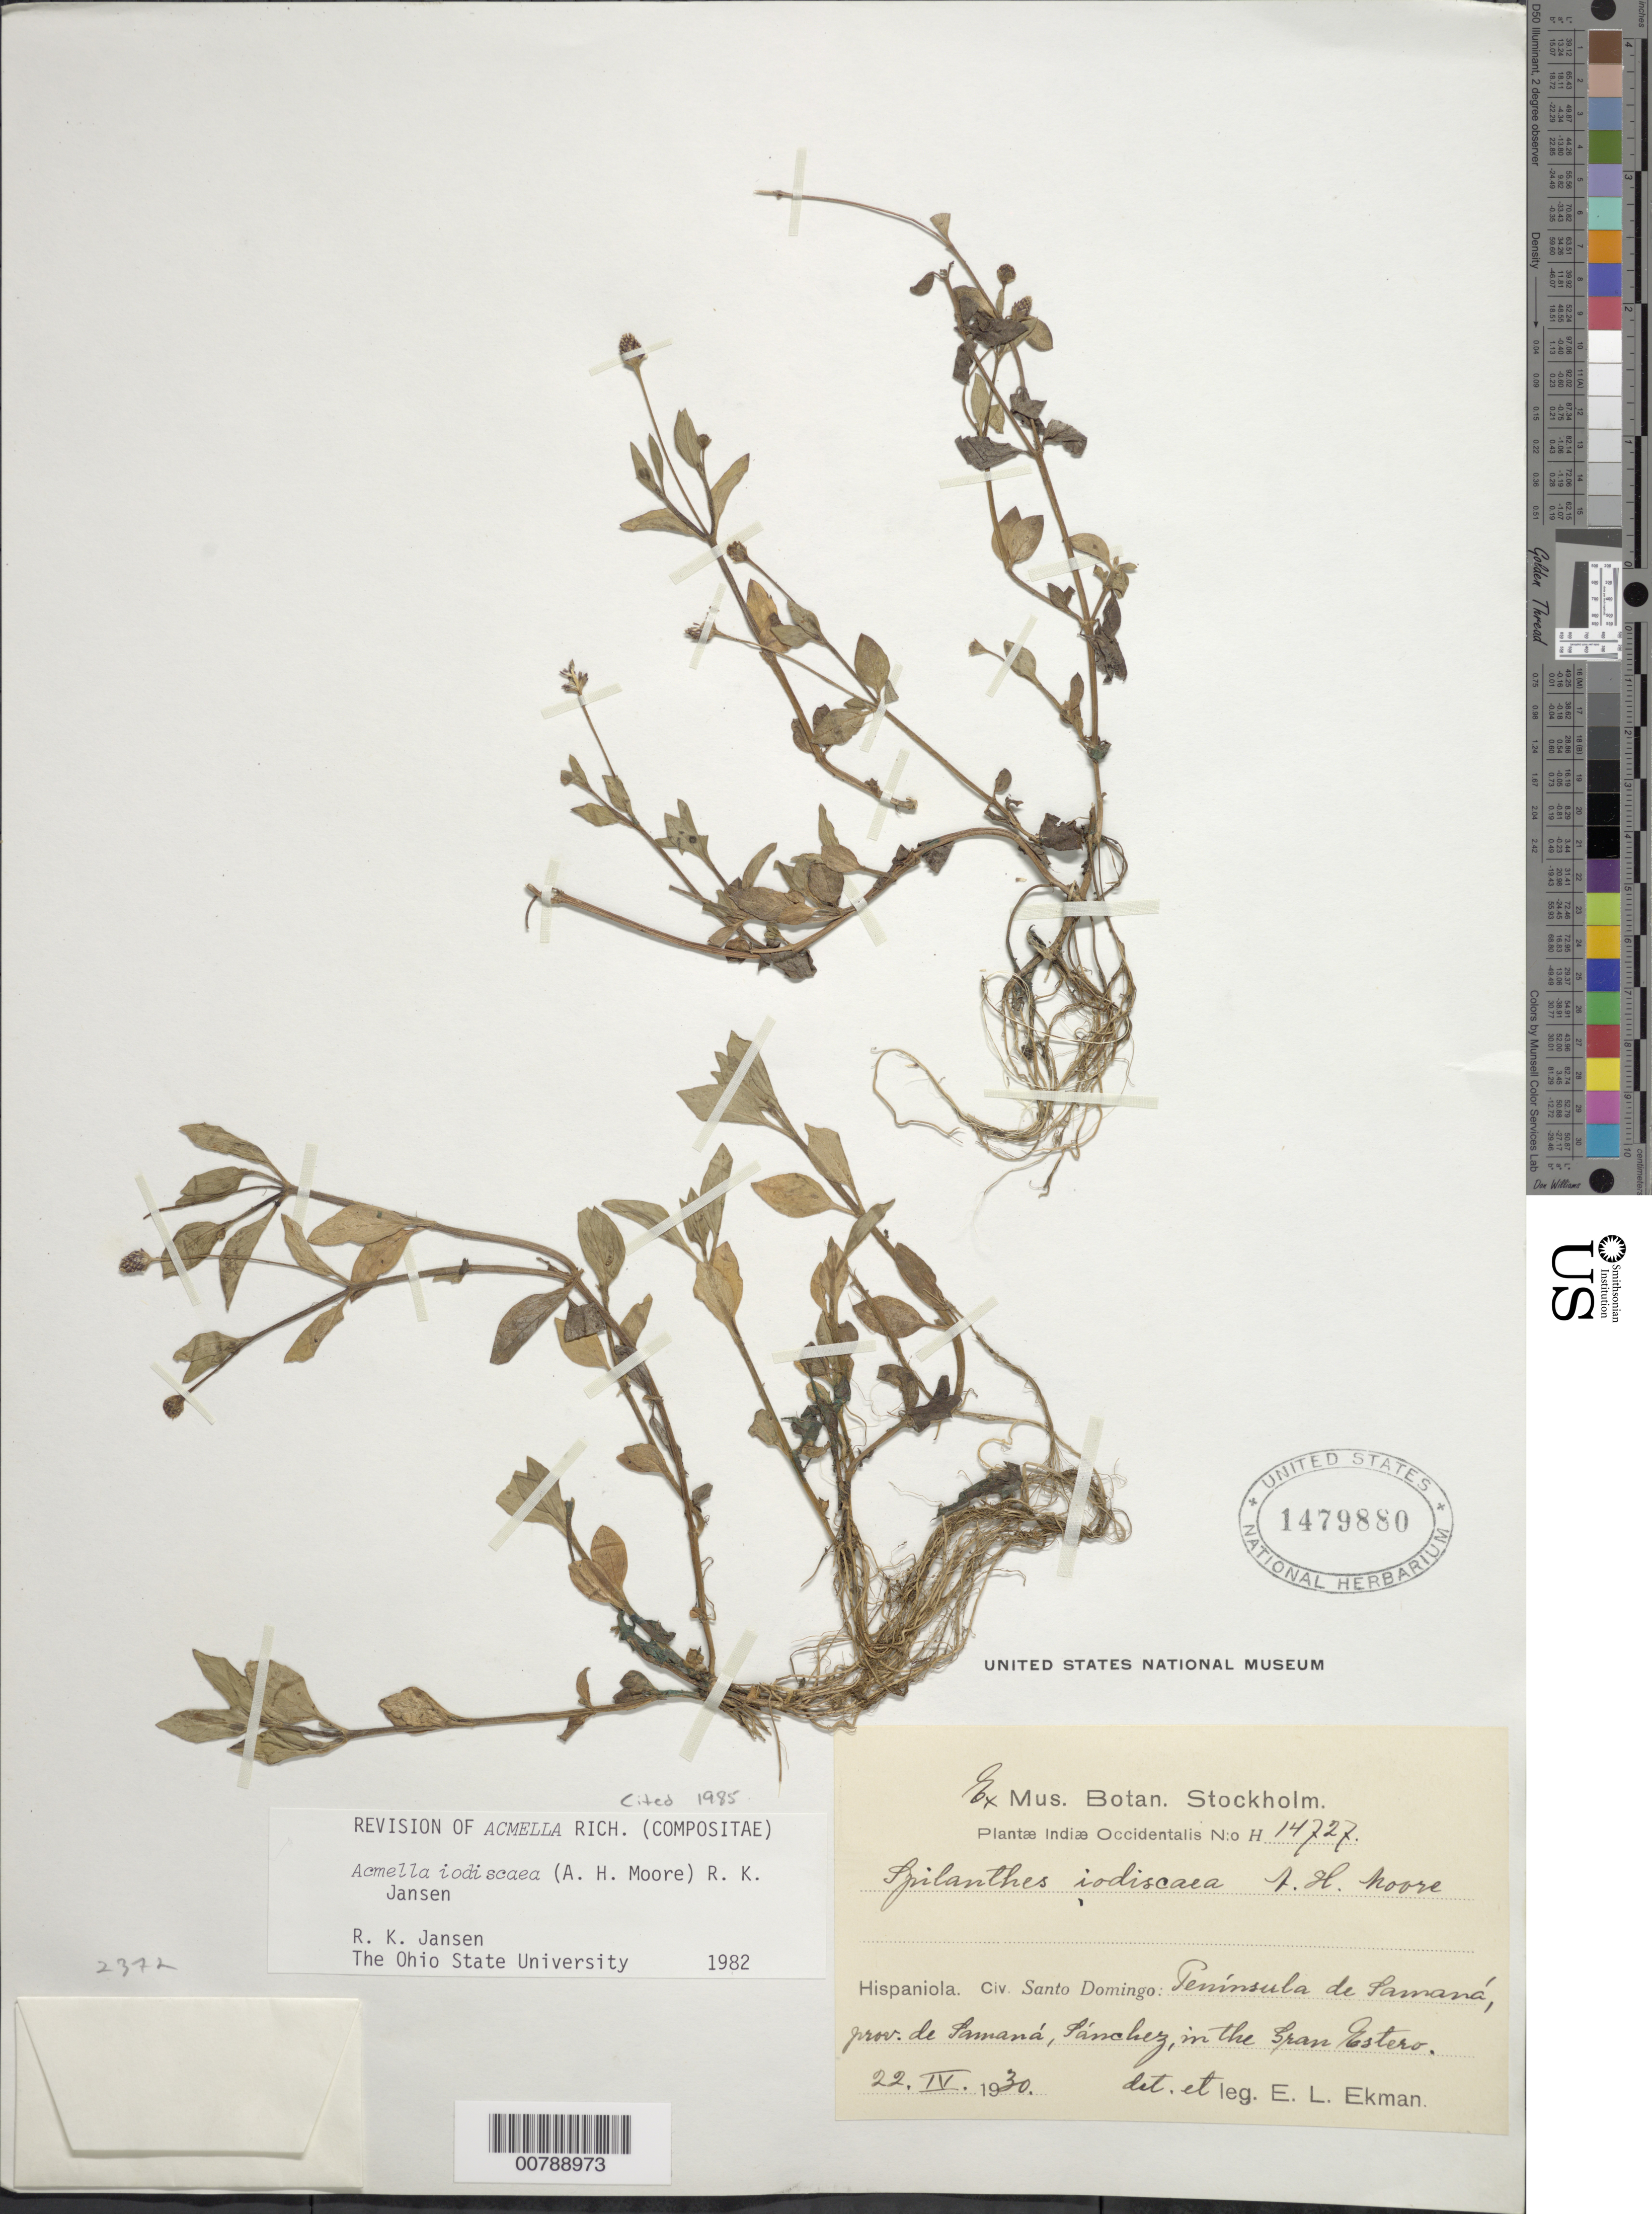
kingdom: Plantae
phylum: Tracheophyta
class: Magnoliopsida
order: Asterales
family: Asteraceae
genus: Acmella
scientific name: Acmella iodiscaea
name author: (A.H. Moore) R.K. Jansen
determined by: Jansen, R. K.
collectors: E. L. Ekman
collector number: H 14727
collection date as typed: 22 Apr 1930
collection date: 1930-04-22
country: Dominican Republic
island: Hispaniola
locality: Peninsula de Samaná, prov. de Samaná, Sánchez, in the Gran Estero [sic]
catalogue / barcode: US 1479880